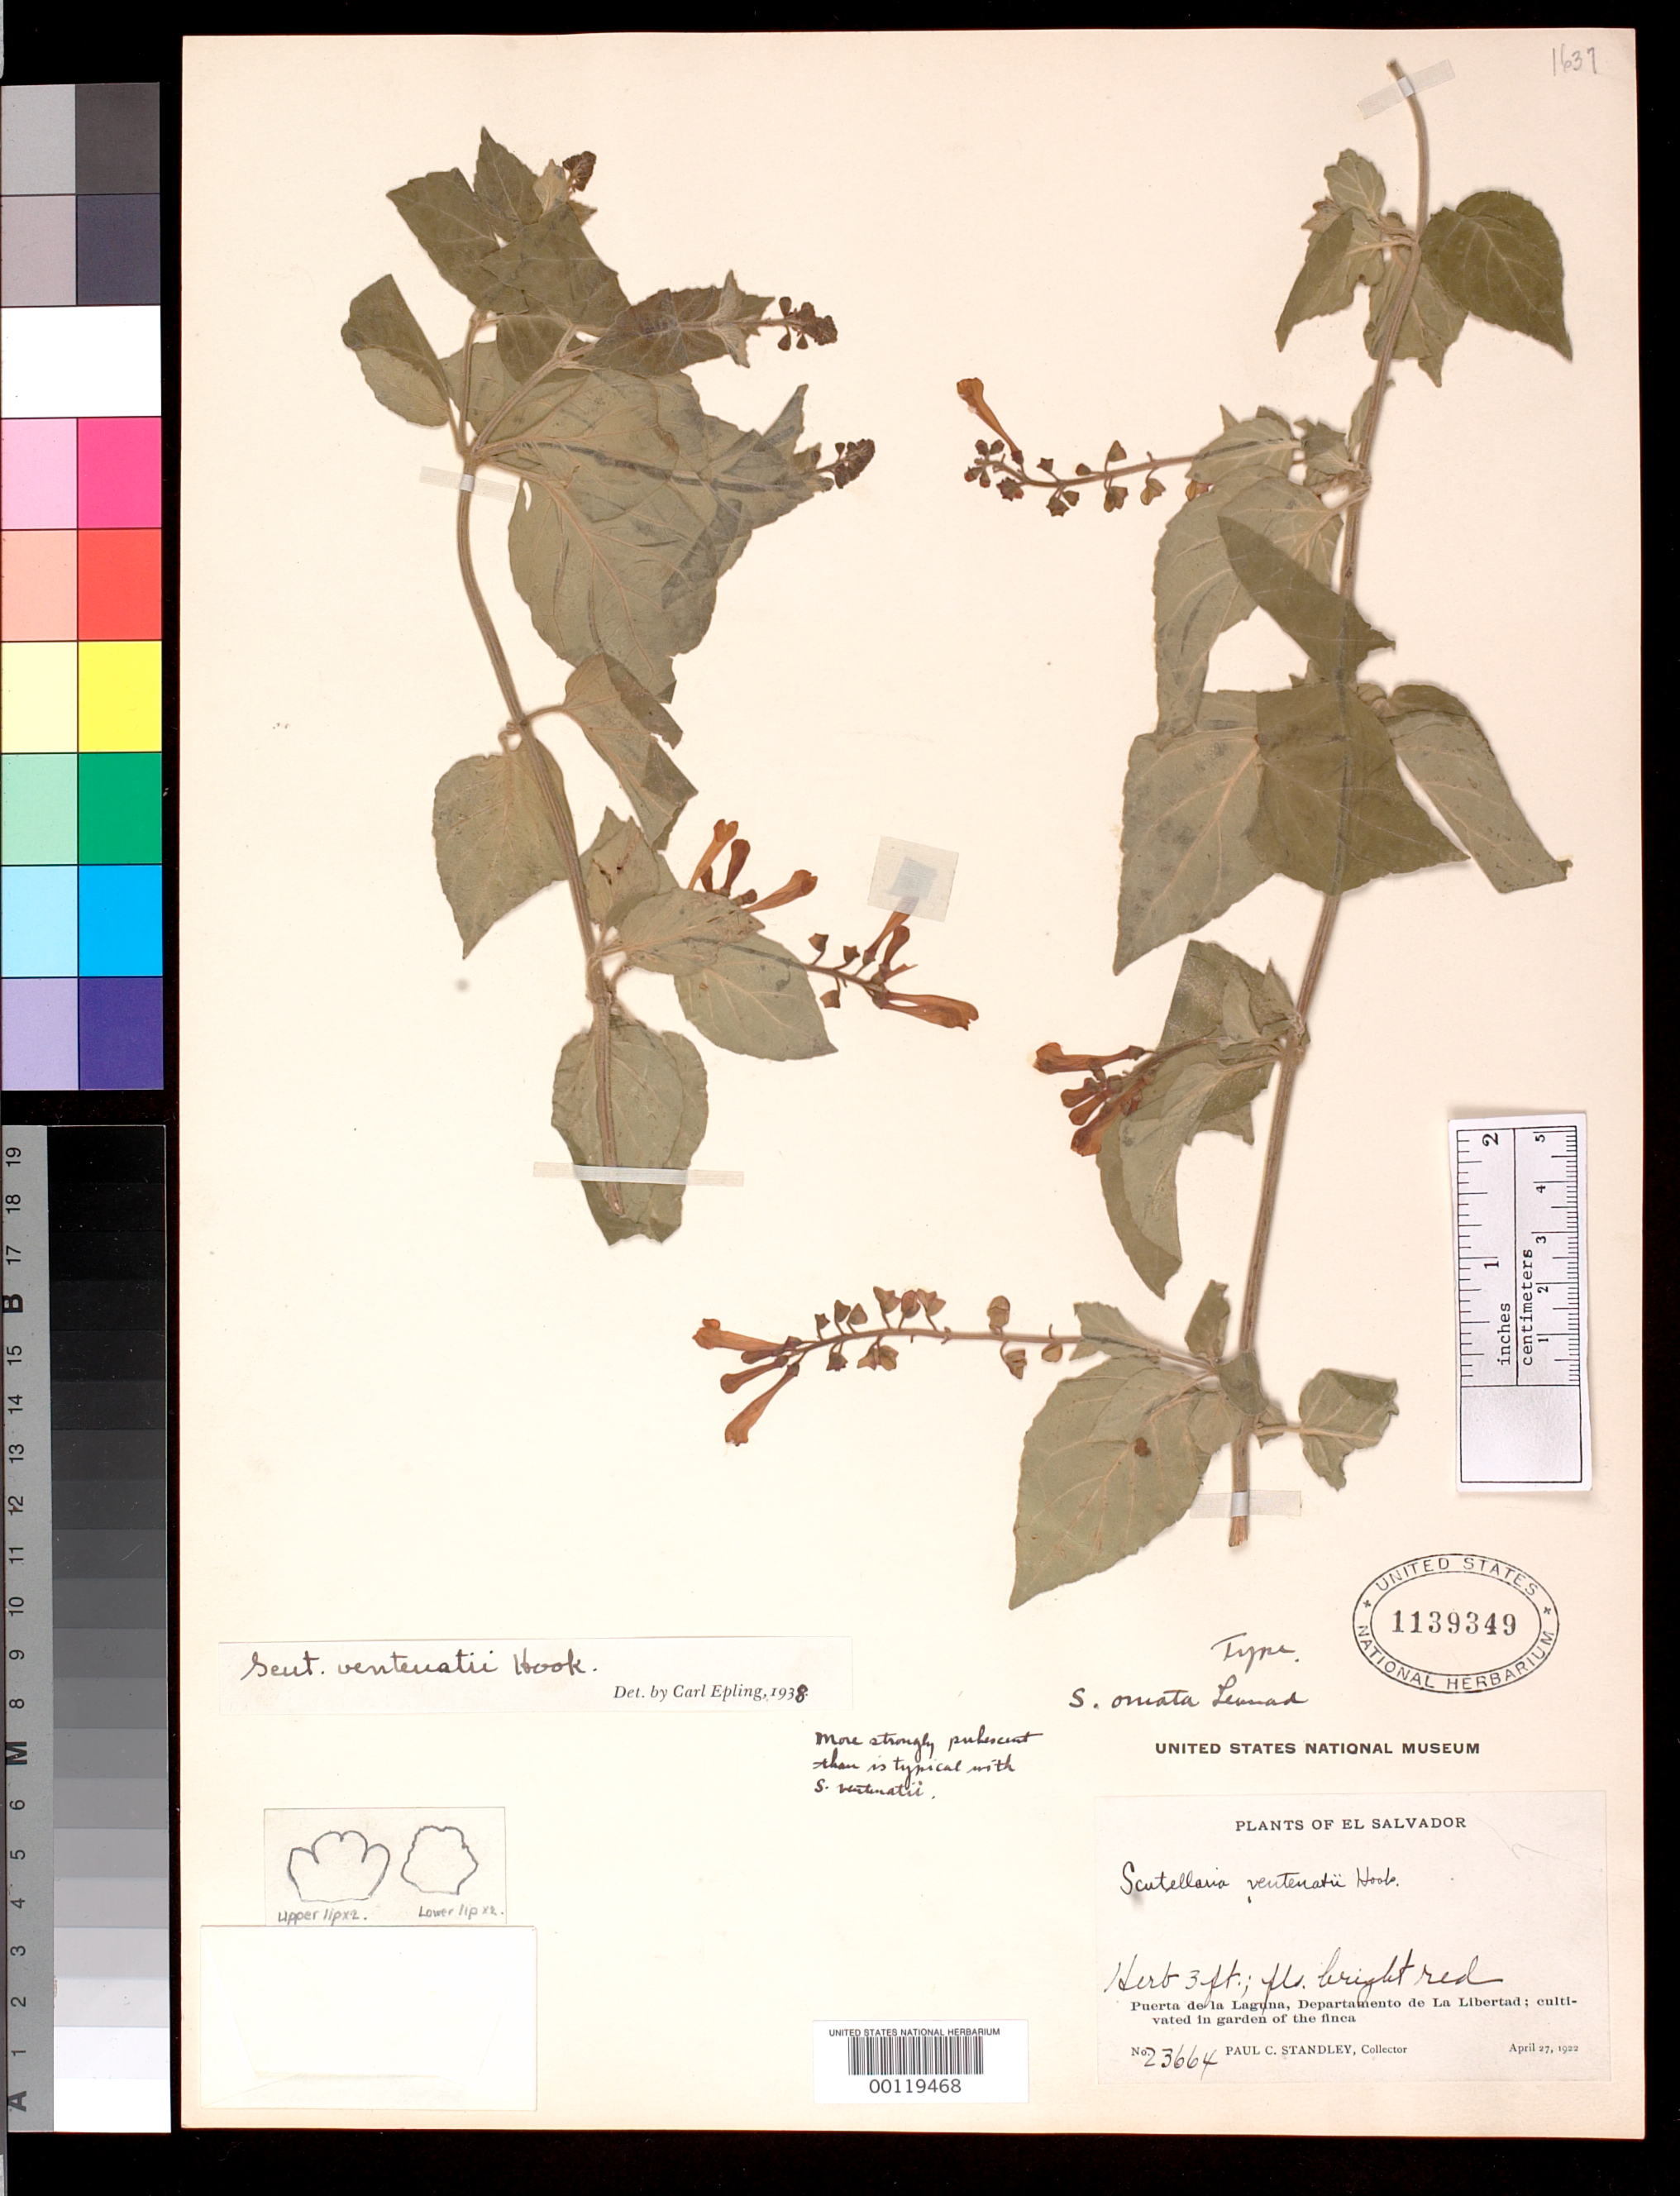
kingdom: Plantae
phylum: Tracheophyta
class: Magnoliopsida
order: Lamiales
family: Lamiaceae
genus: Scutellaria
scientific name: Scutellaria ornata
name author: Leonard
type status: Holotype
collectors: P. C. Standley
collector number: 23664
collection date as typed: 27 Apr 1922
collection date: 1922-04-27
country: El Salvador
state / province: La Libertad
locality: Puerta de La Laguna.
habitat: Cultivated in the garden of the finca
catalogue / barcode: US 1139349